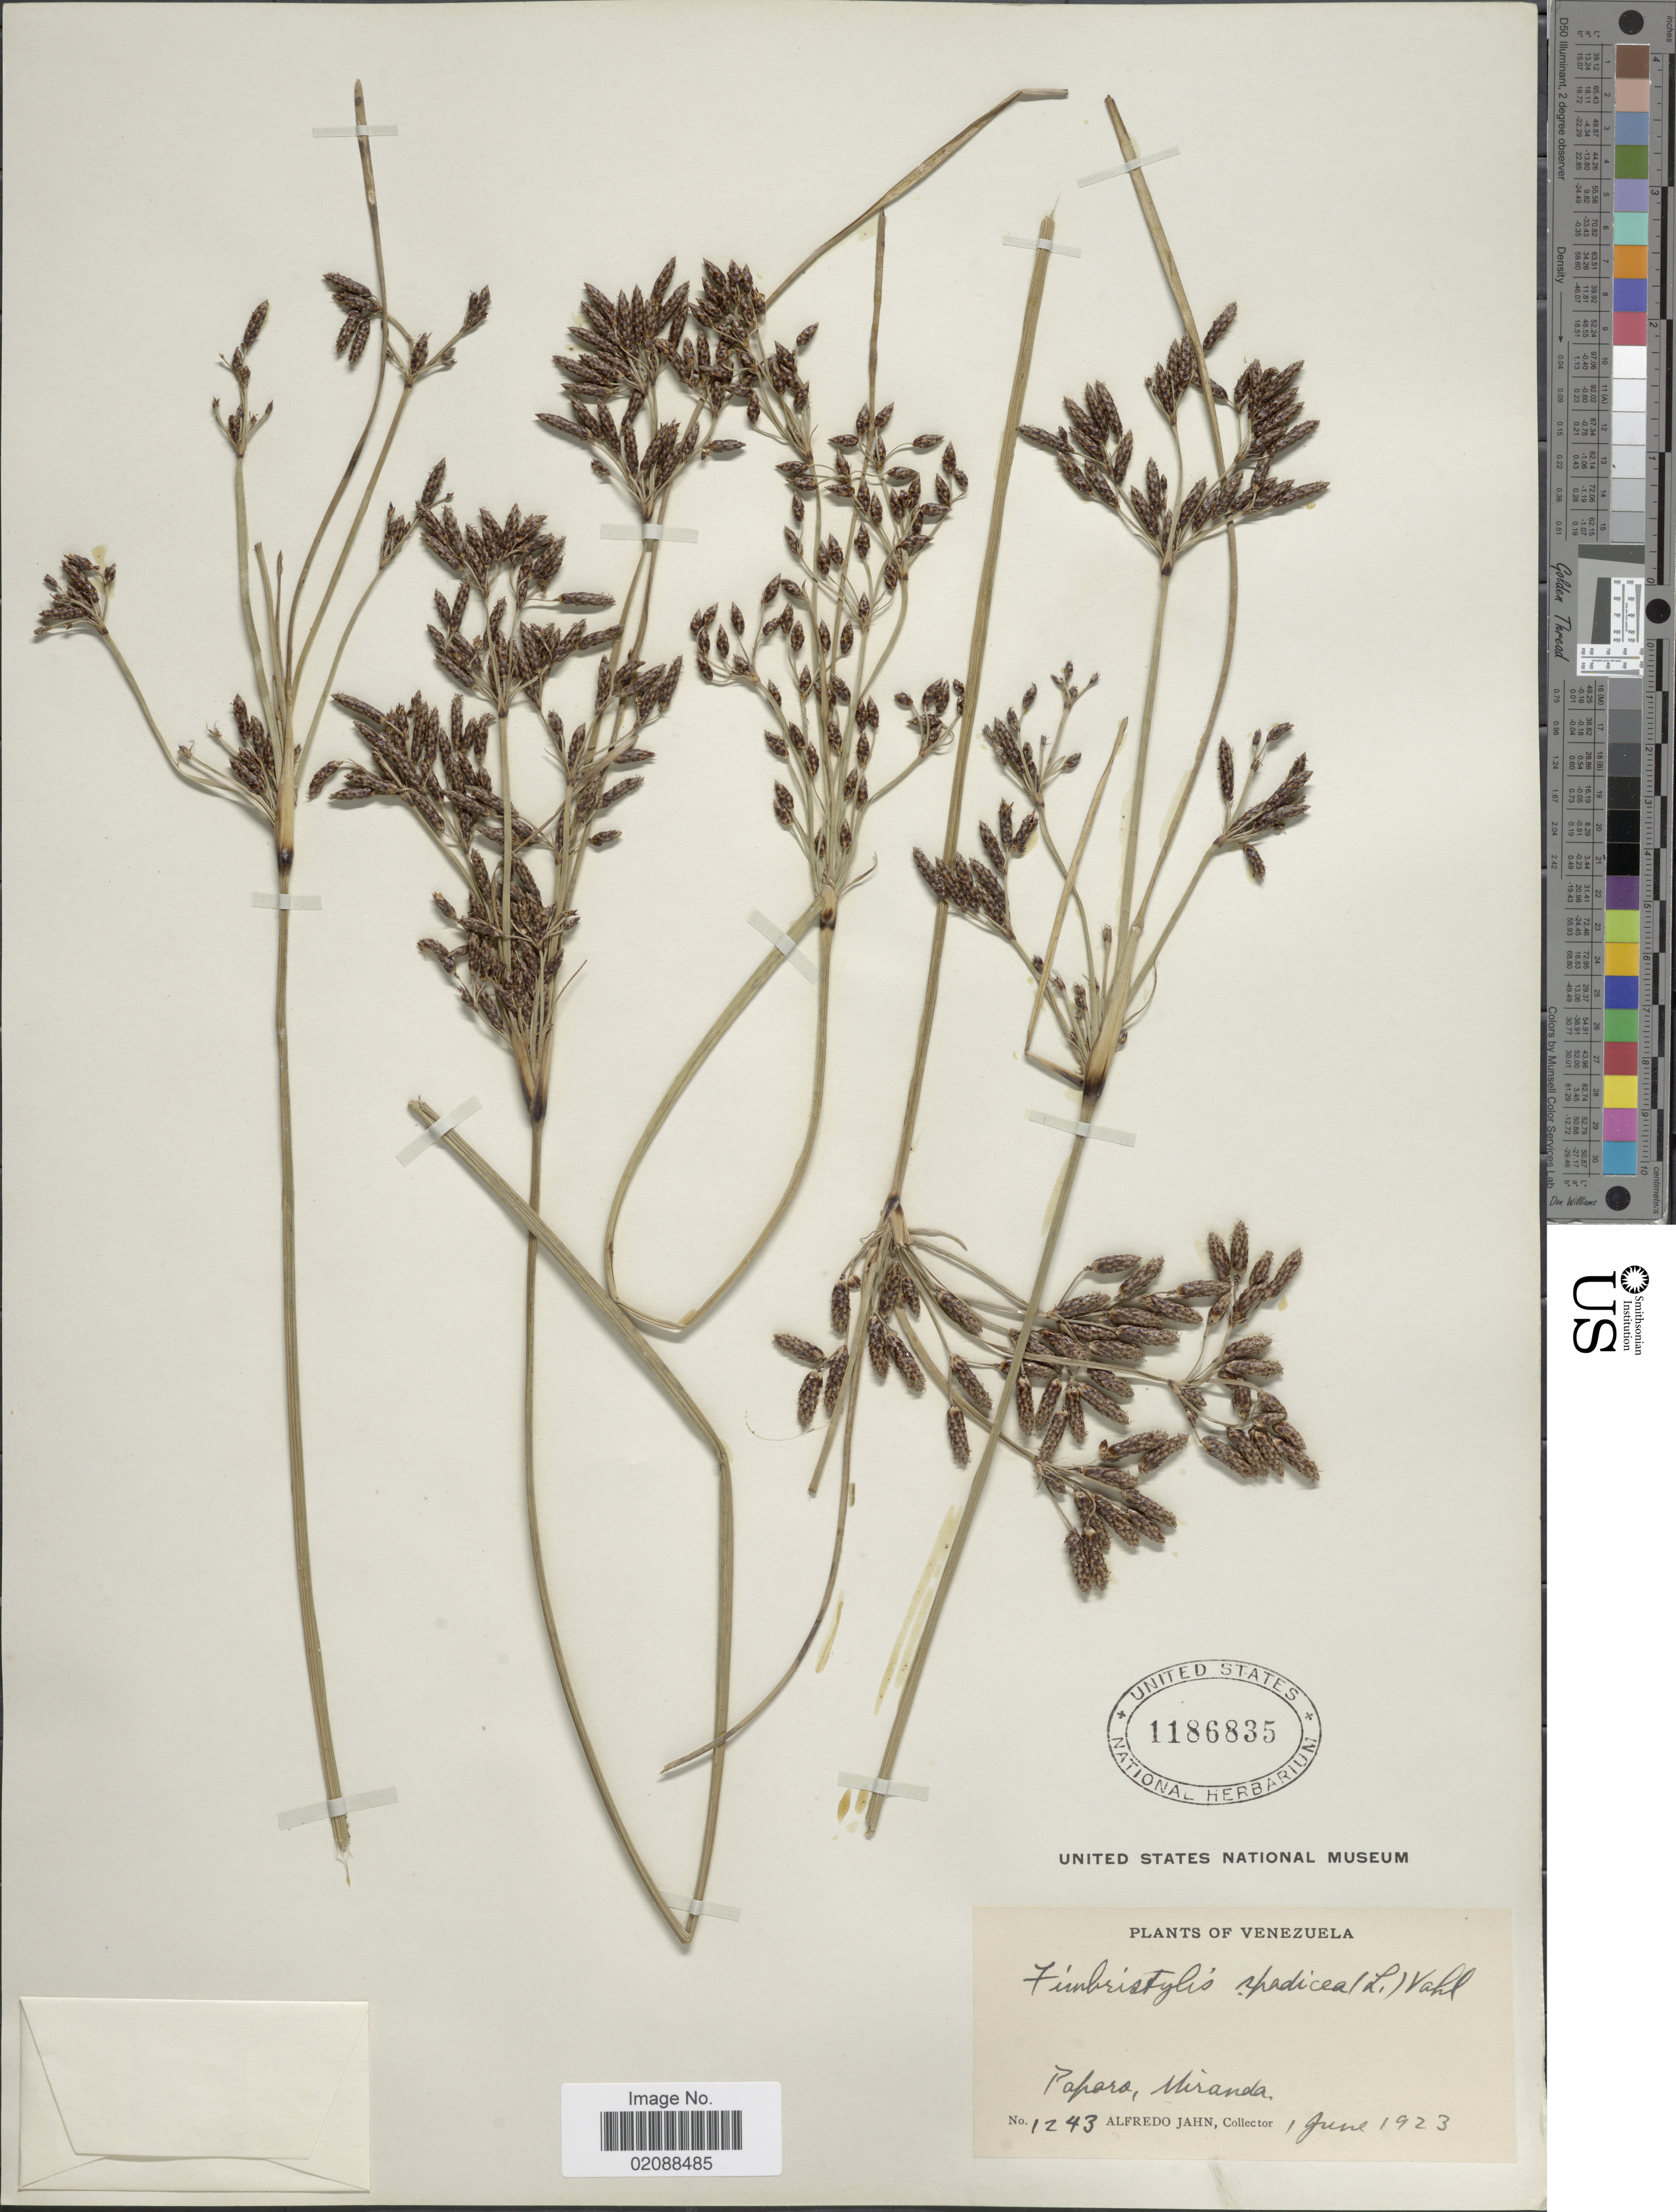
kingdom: Plantae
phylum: Tracheophyta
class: Liliopsida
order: Poales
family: Cyperaceae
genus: Fimbristylis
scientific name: Fimbristylis spadicea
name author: (L.) Vahl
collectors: A. Jahn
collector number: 1243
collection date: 1923-06-01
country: Venezuela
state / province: Miranda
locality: Paparo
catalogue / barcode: US 1186835